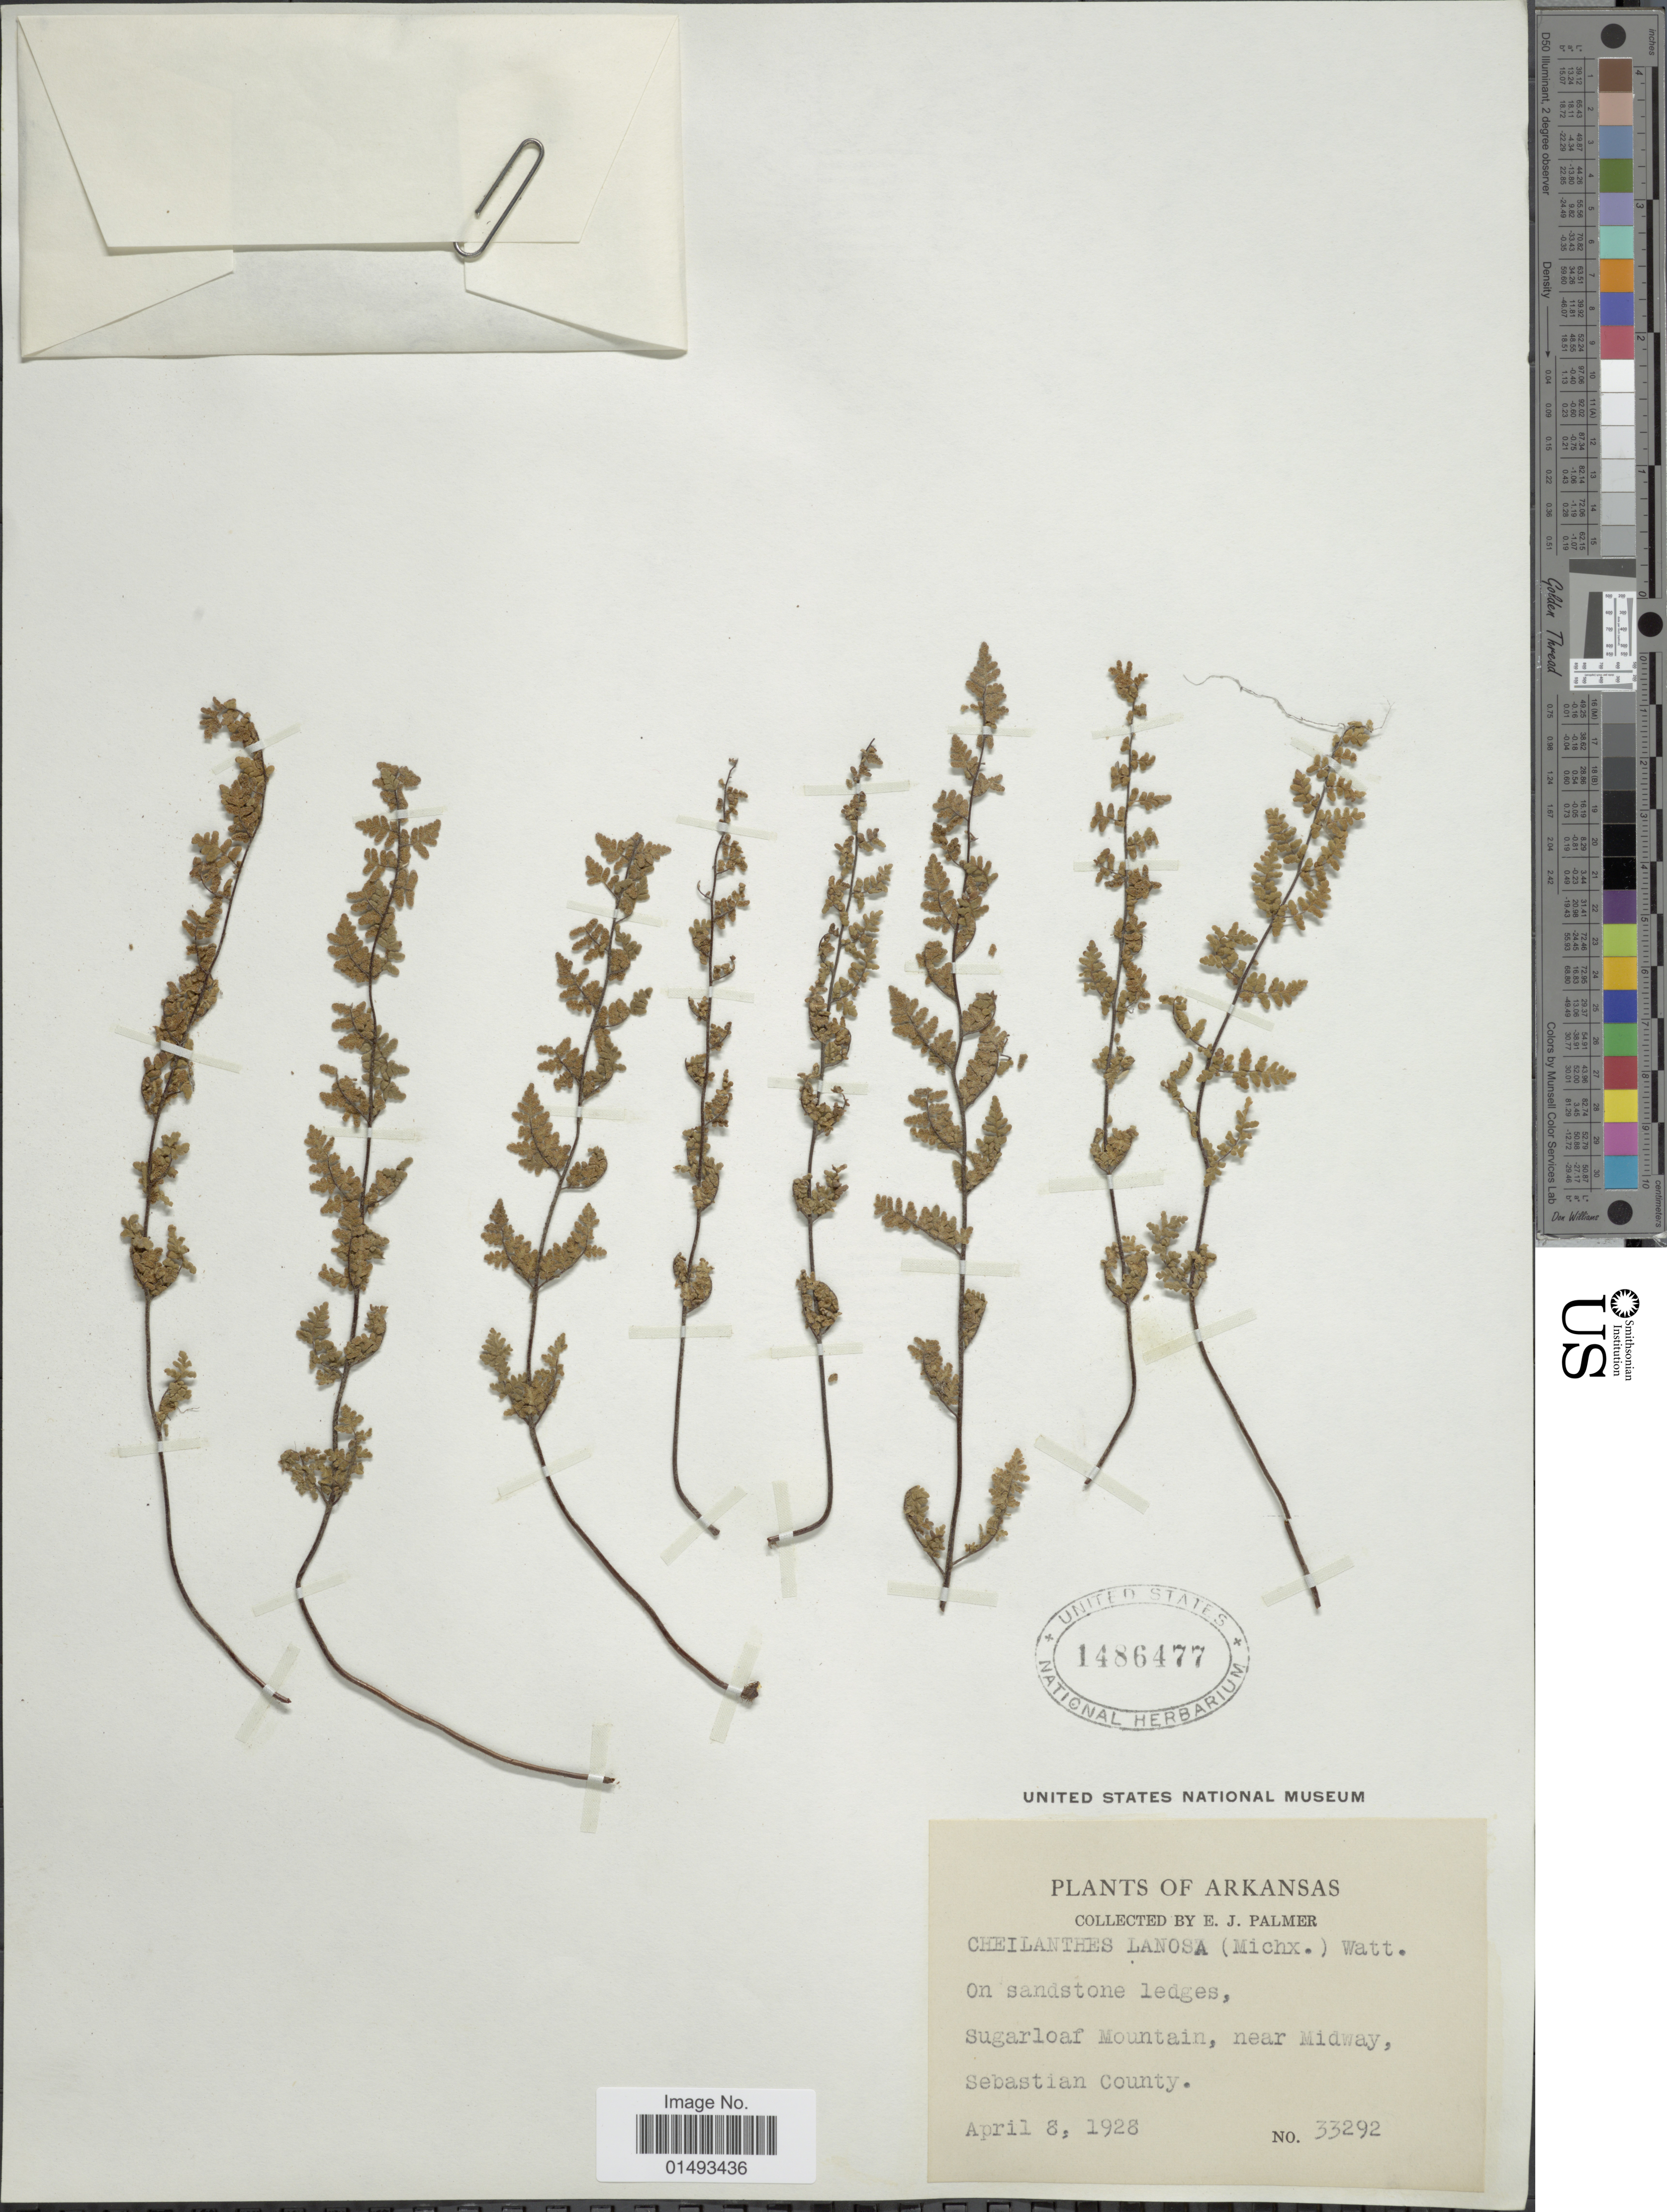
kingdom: Plantae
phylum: Tracheophyta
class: Polypodiopsida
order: Polypodiales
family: Pteridaceae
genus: Myriopteris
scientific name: Myriopteris lanosa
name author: (Michx.) Grusz & Windham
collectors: E. J. Palmer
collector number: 33292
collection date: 1928-04-08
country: United States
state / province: Arkansas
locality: Plants of Arkansas, On sandstone ledges, Sugarloaf Mountain, near Midway Sebastian County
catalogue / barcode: US 1486477